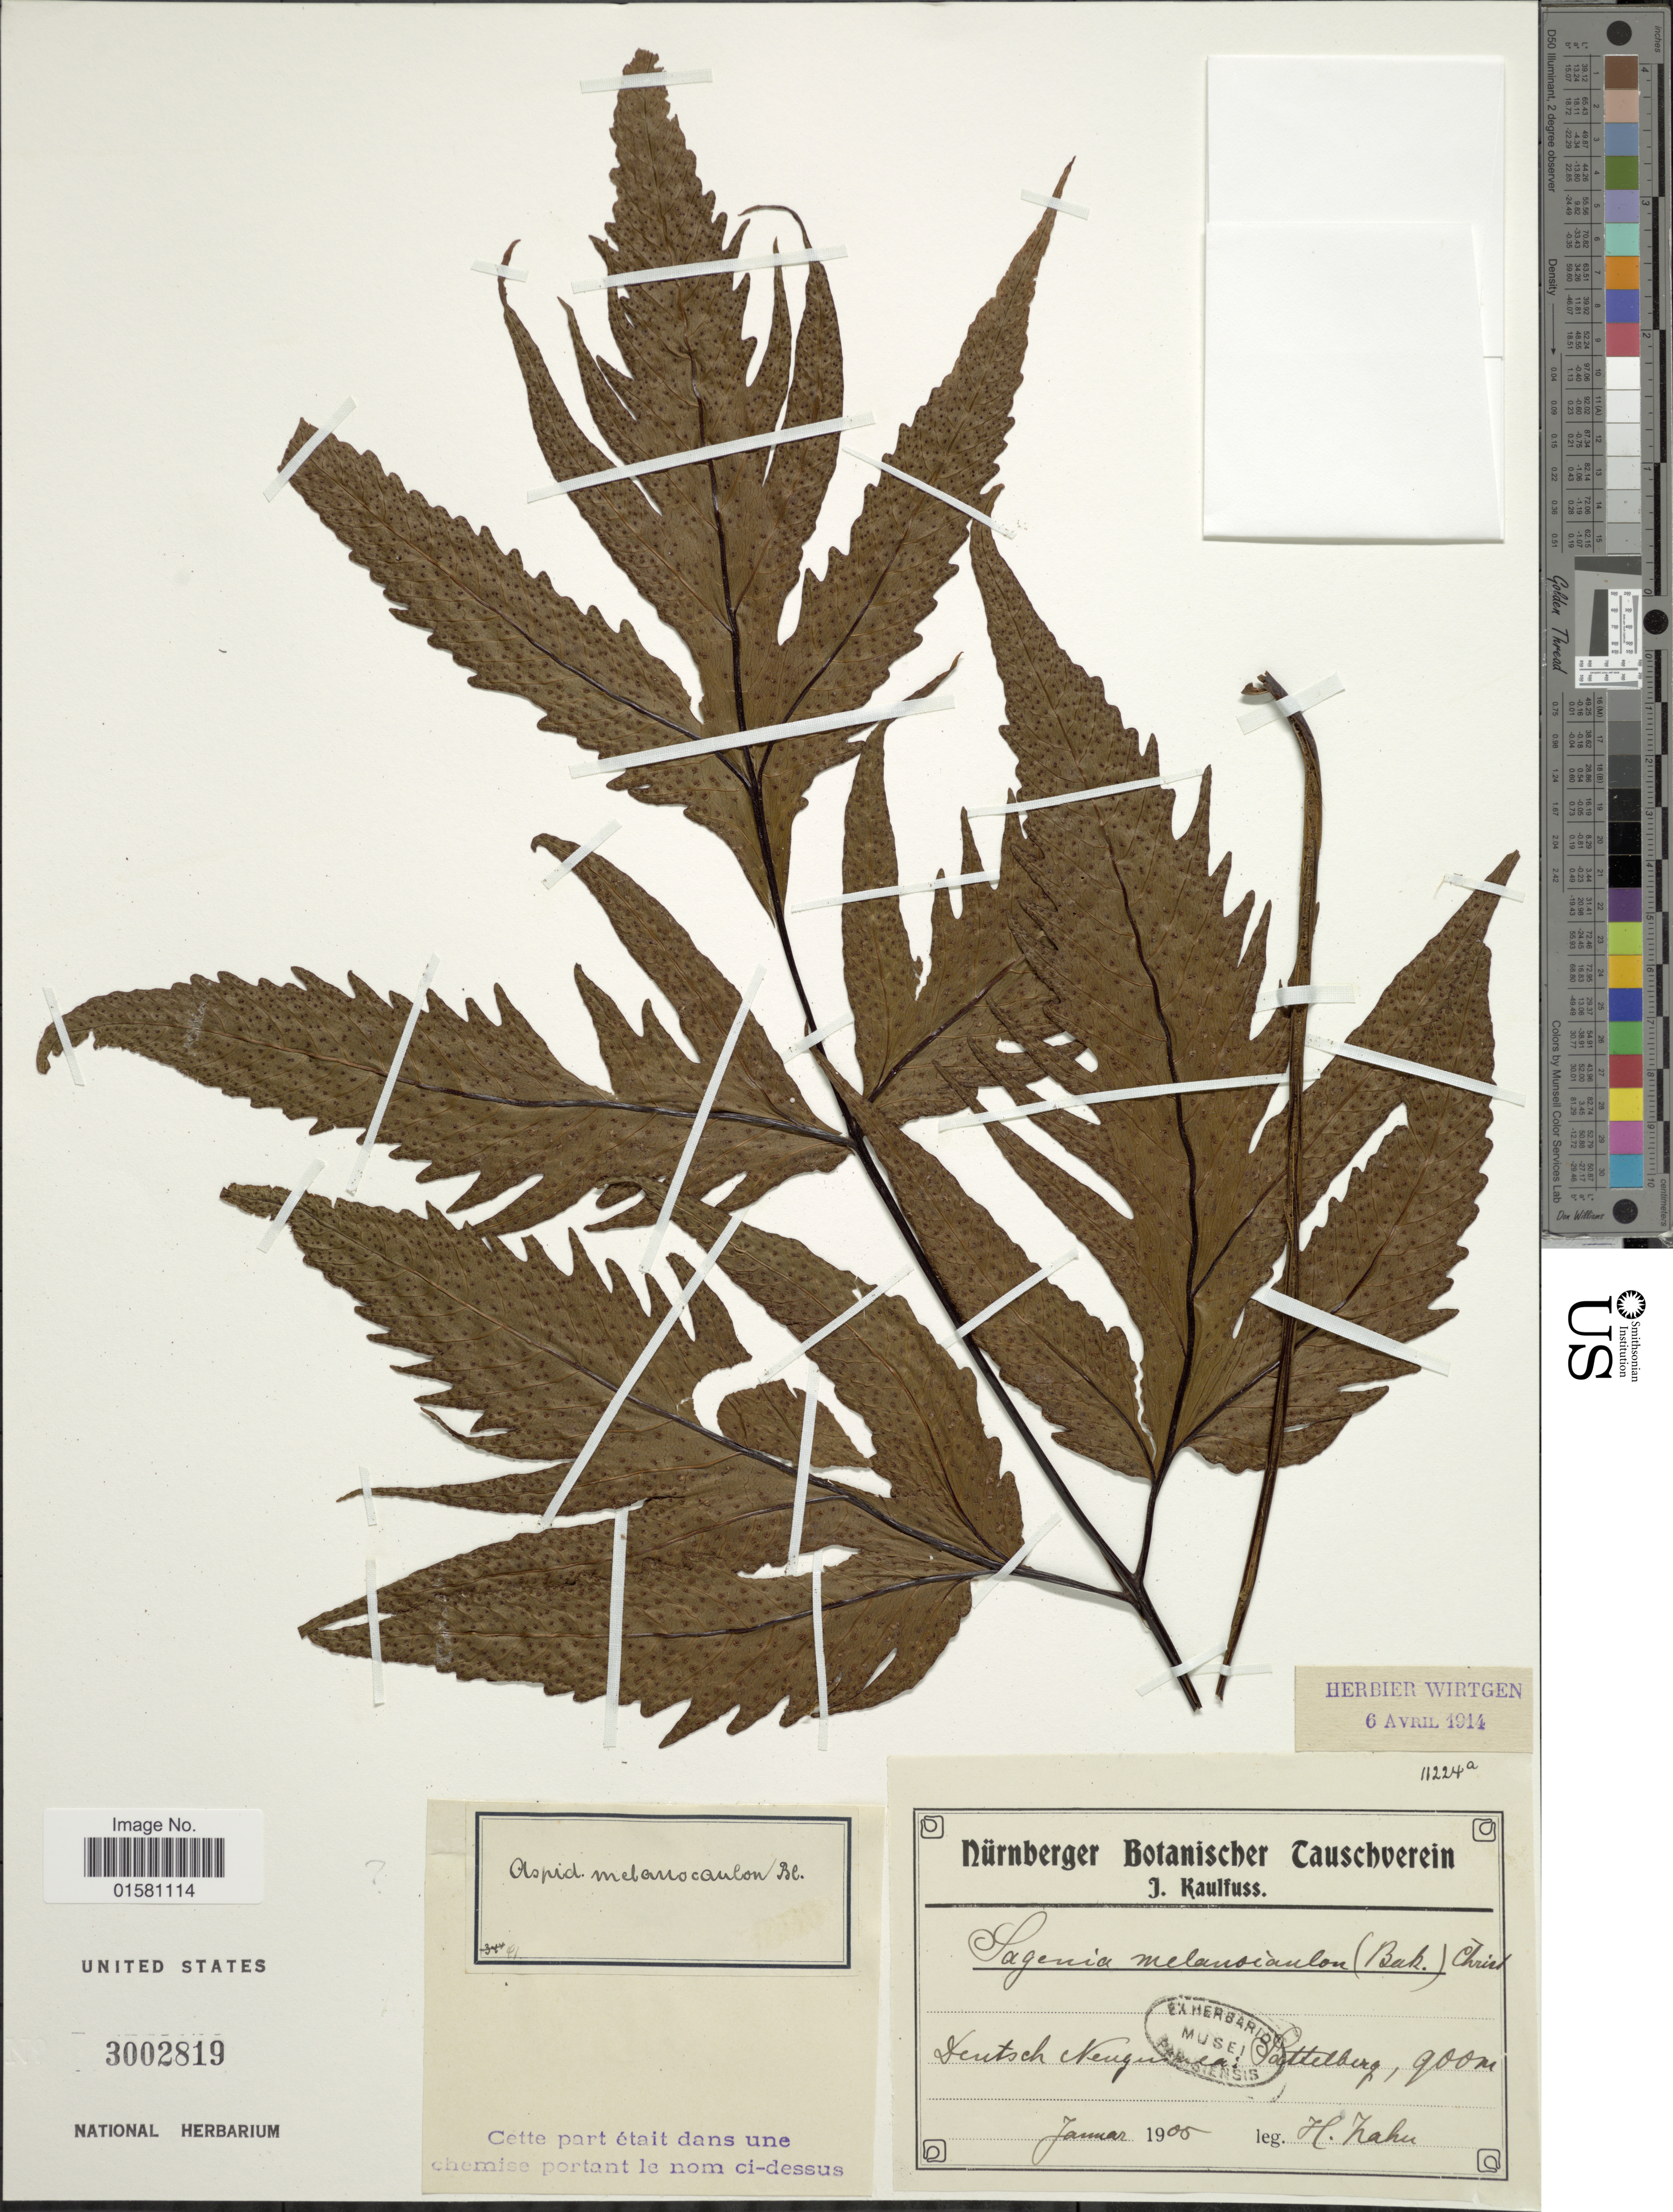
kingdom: Plantae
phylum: Tracheophyta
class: Polypodiopsida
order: Polypodiales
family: Tectariaceae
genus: Tectaria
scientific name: Tectaria melanocaulos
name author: (Bedd.) Copel.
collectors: J. S. Kaulfuss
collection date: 1905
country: Papua New Guinea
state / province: Morobe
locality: Jamar [interpreted]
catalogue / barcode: US 3002819